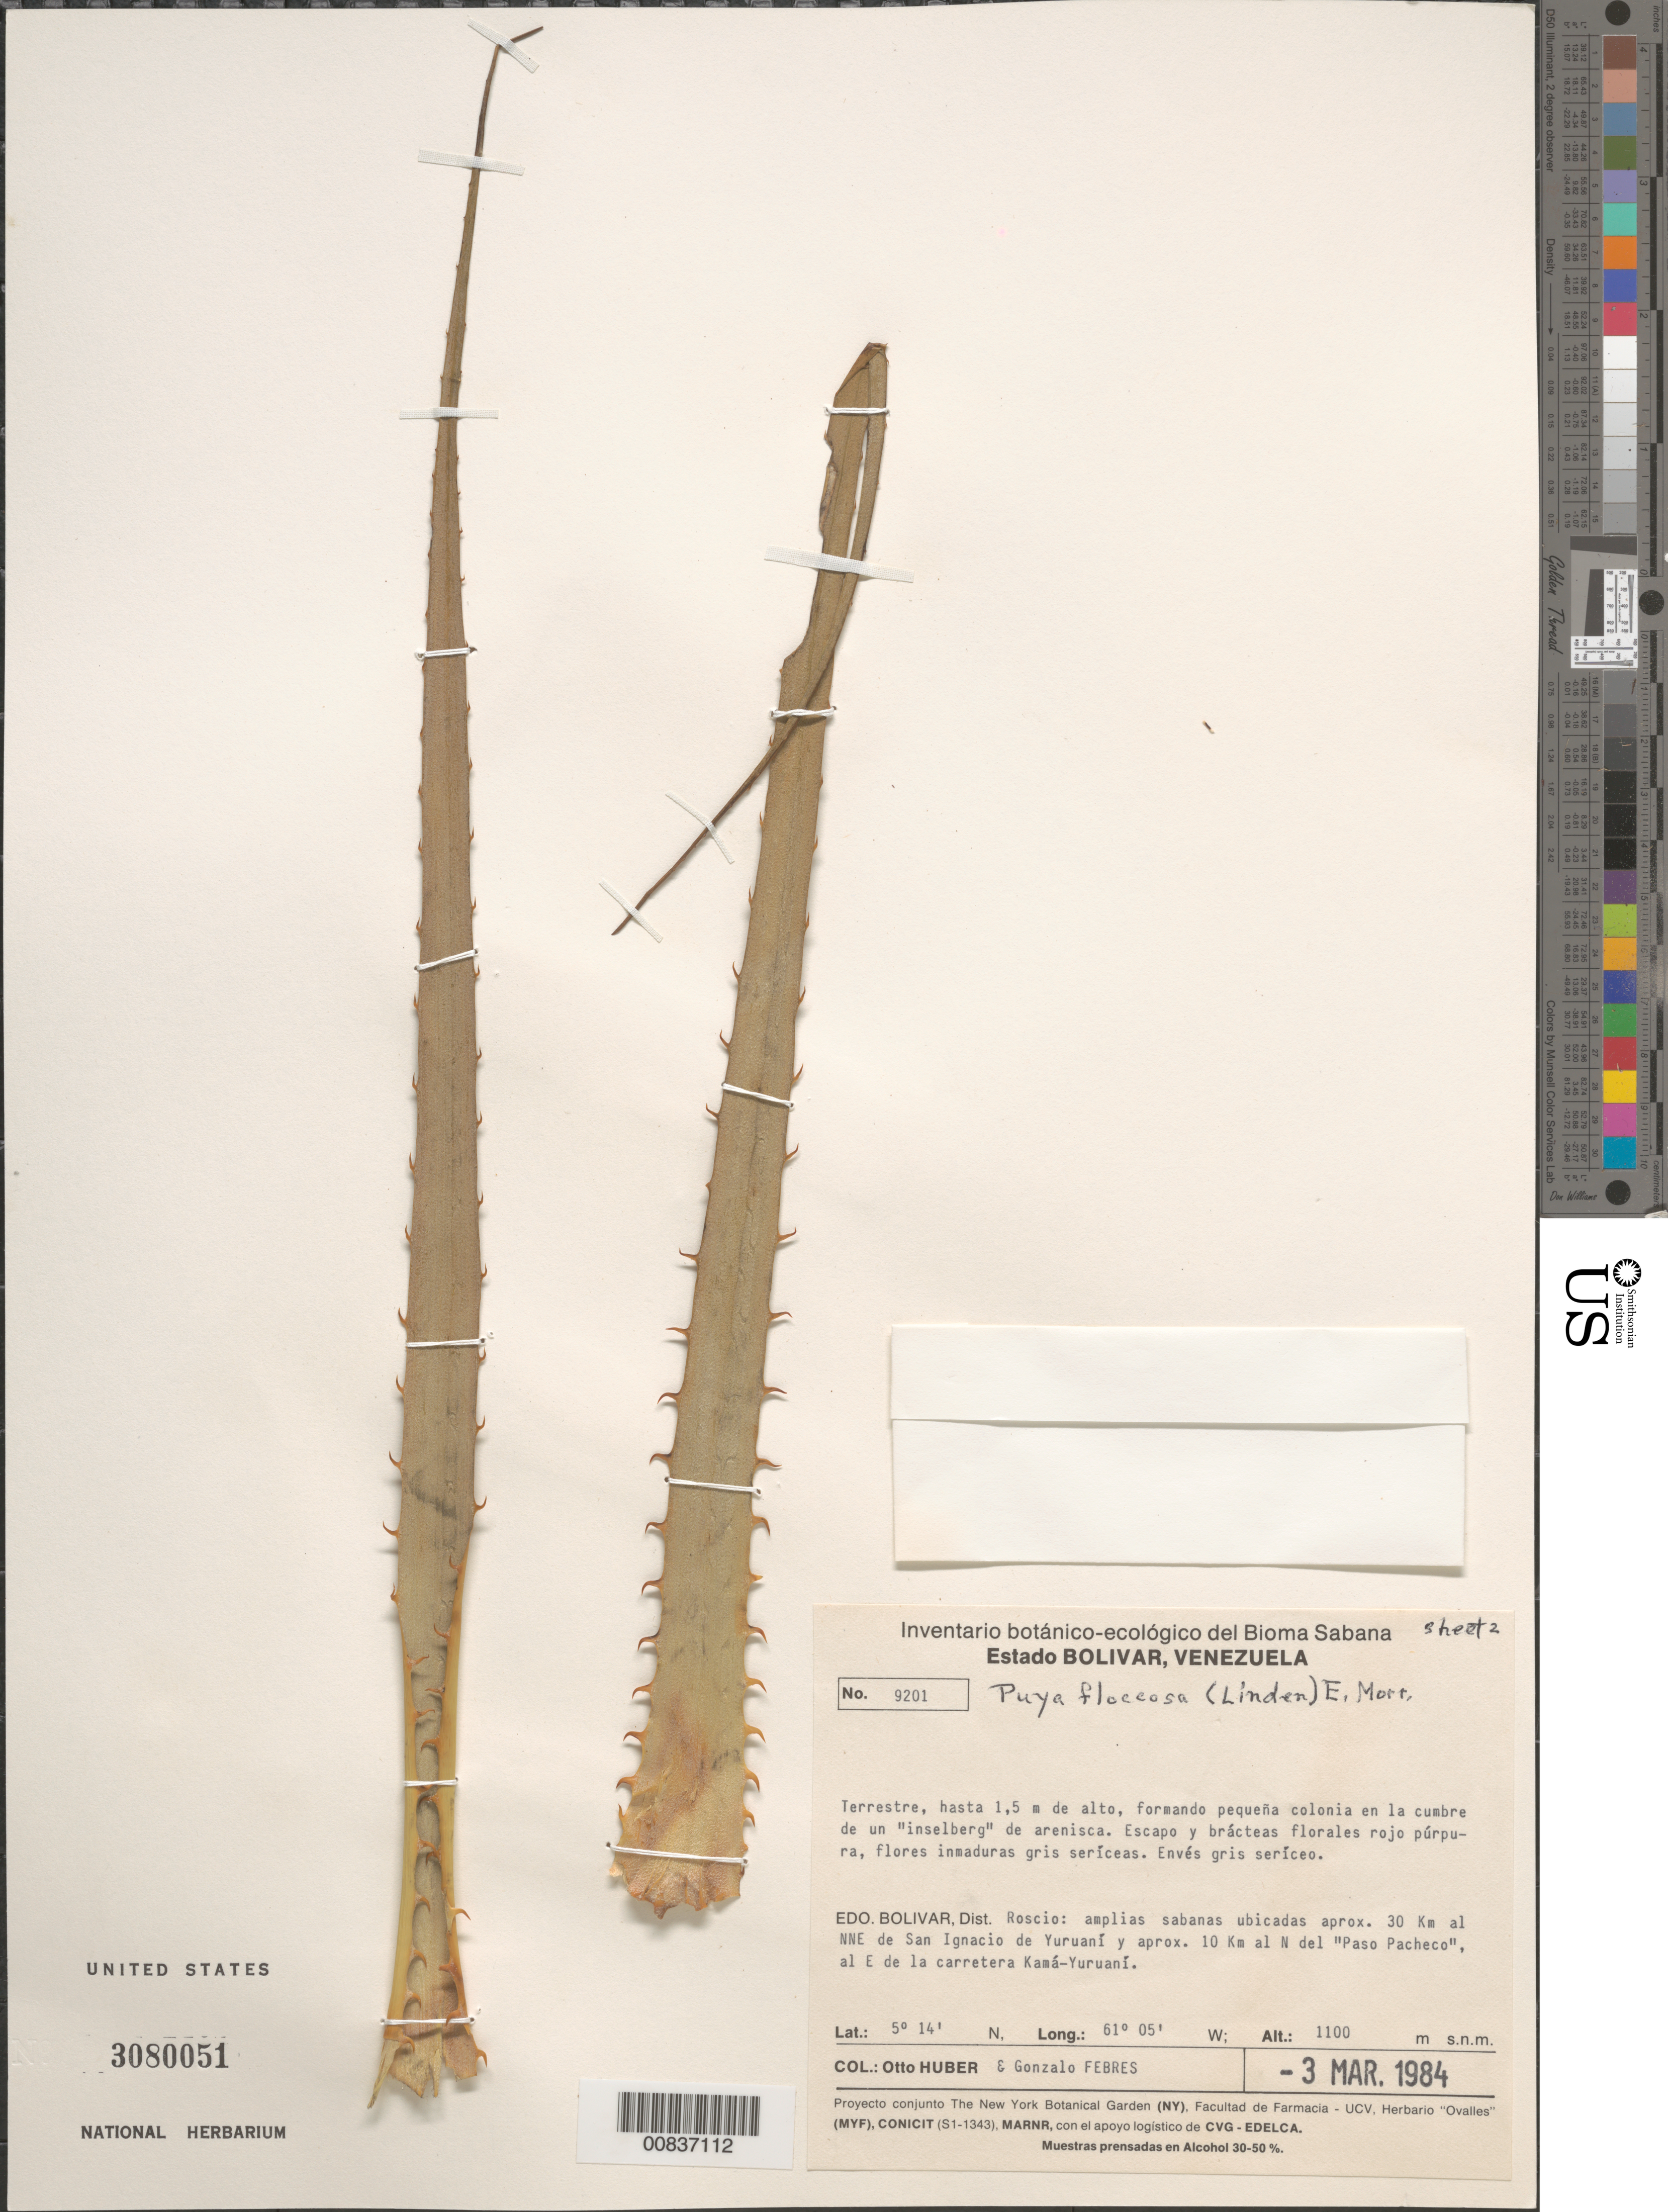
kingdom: Plantae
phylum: Tracheophyta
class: Liliopsida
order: Poales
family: Bromeliaceae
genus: Puya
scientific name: Puya floccosa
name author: (Linden) É. Morren ex Mez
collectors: O. Huber & G. Febres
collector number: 9201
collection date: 1984-03-03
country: Venezuela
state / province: Bolivar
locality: Dist. Roscio: amplias sabanas ubicadas aprox. 30 Km al NNE de San Ignacio de Yuruaní y aprox. 10 Km al N del "Paso Pacheco", al E de la carretera Kamá-Yuruaní.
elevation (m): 1100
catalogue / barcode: US 3080051